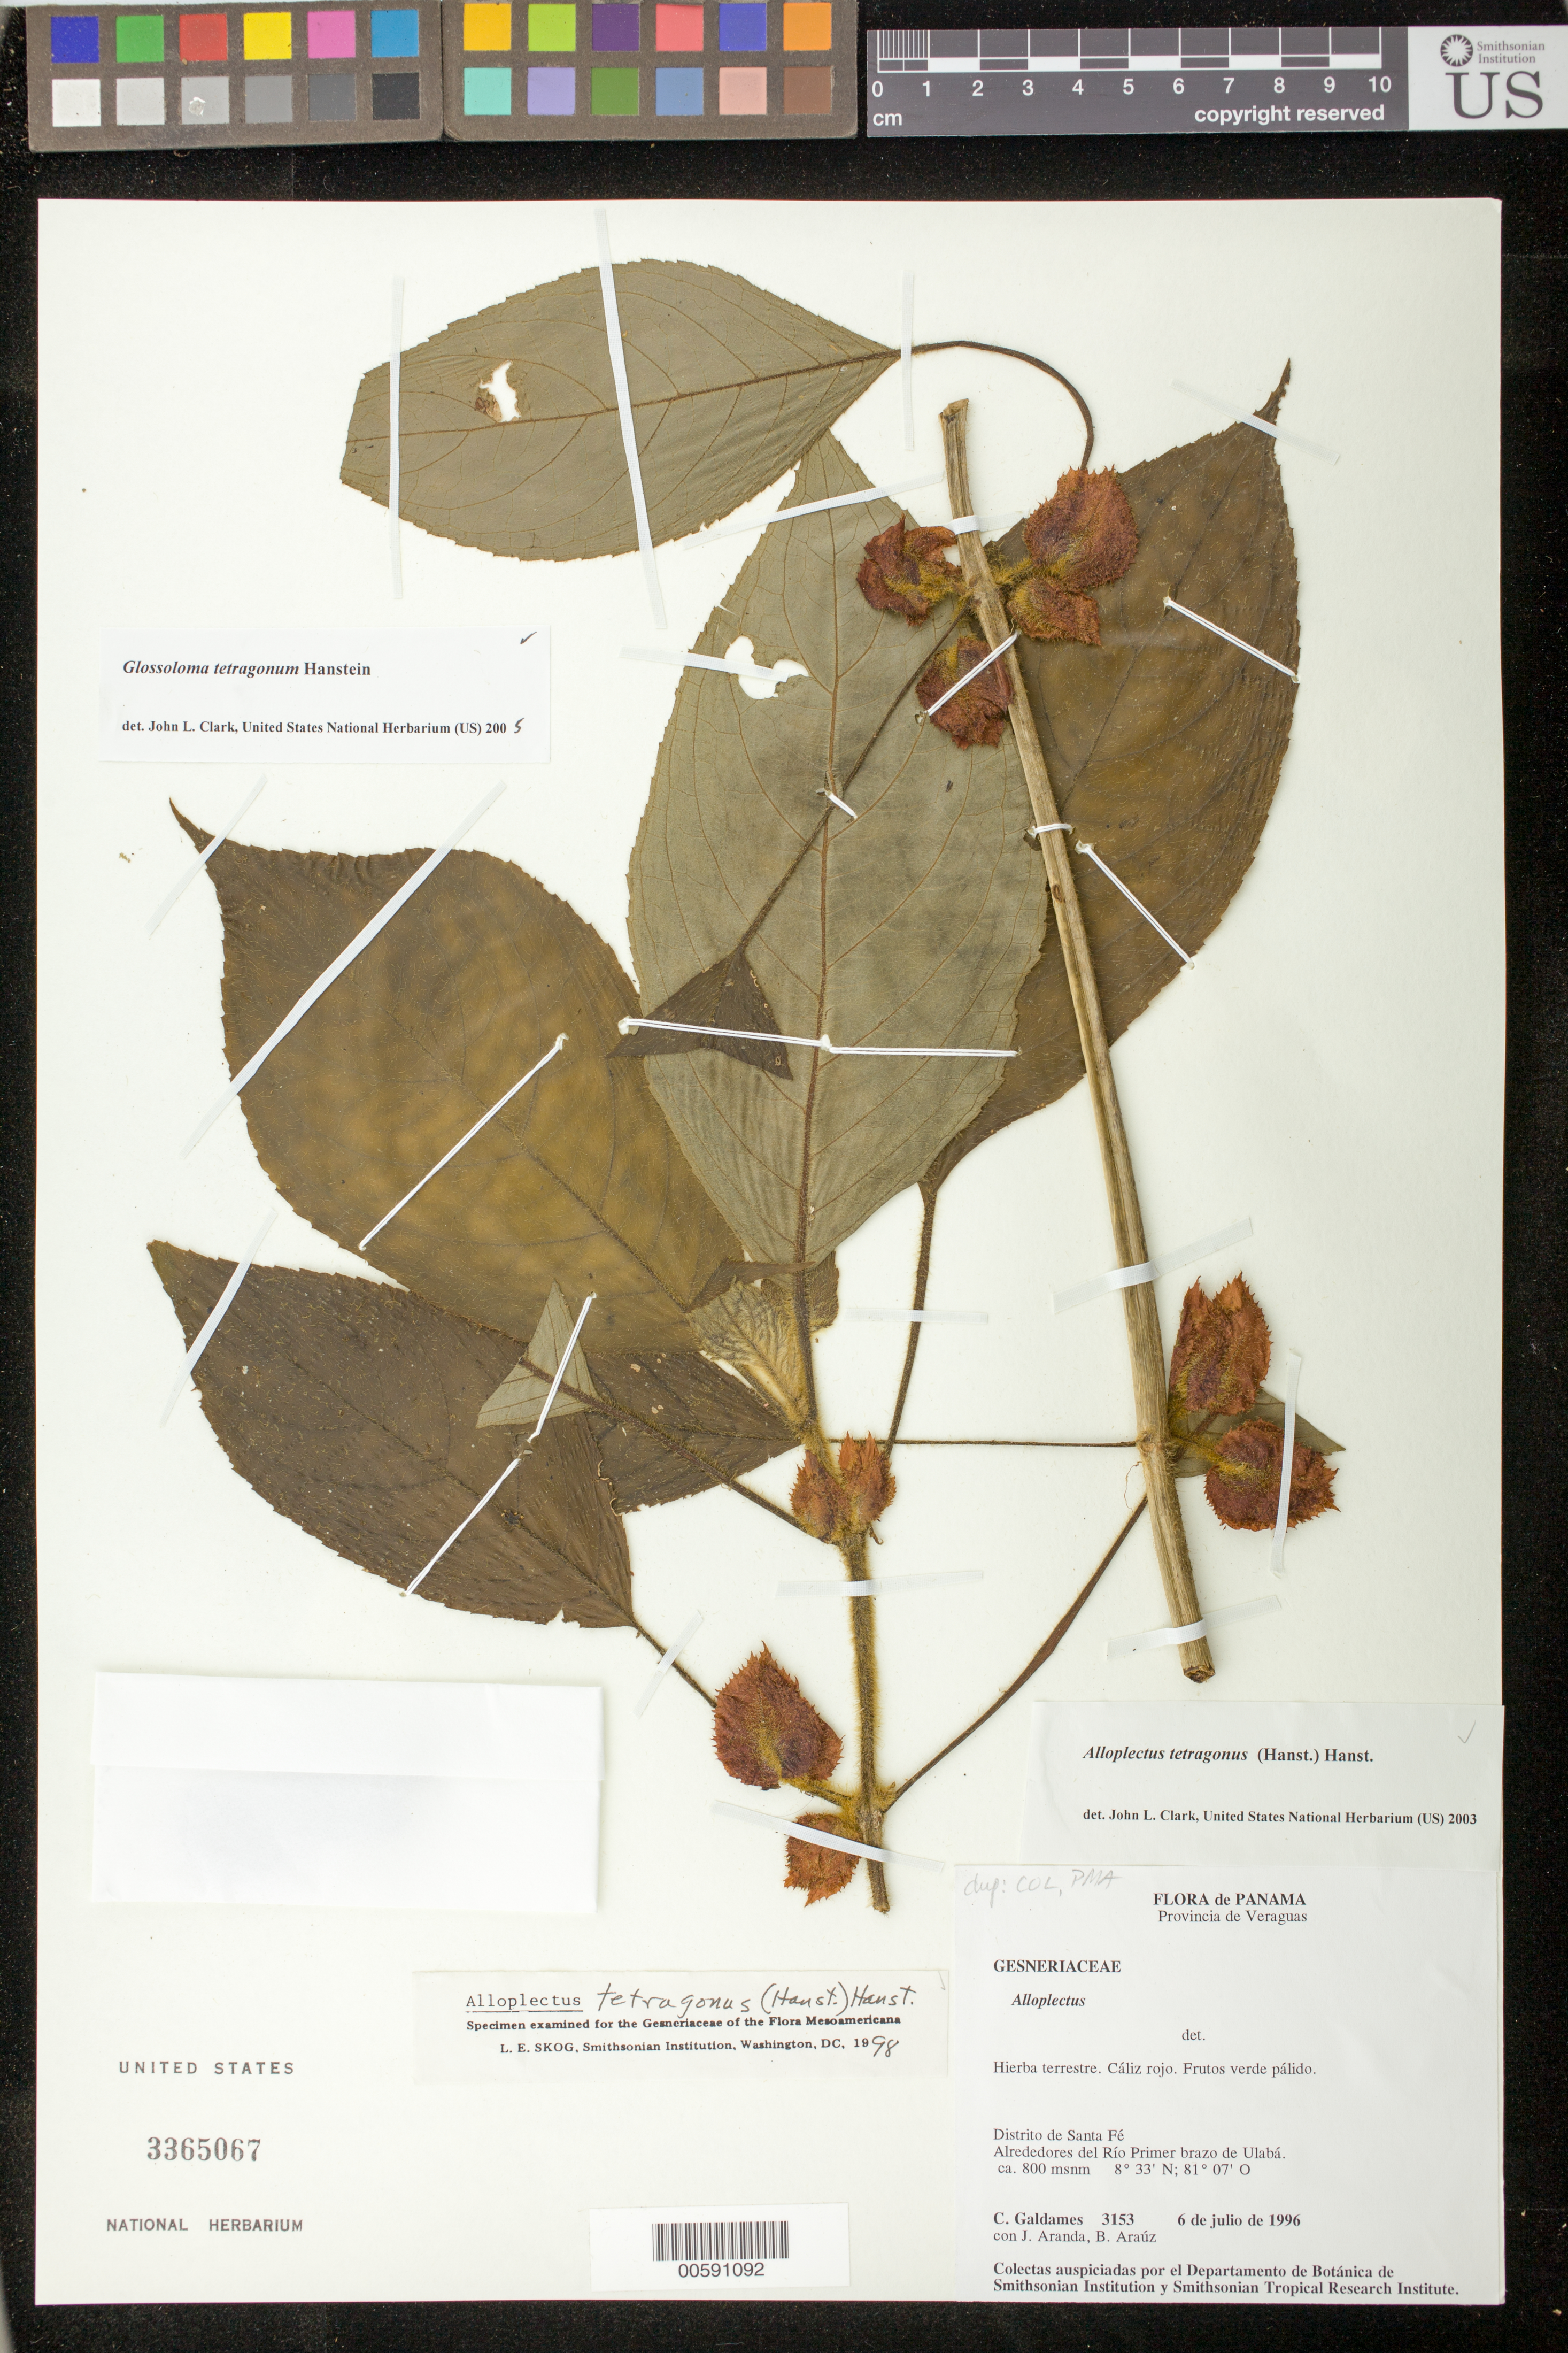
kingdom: Plantae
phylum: Tracheophyta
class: Magnoliopsida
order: Lamiales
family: Gesneriaceae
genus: Glossoloma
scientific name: Glossoloma tetragonum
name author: Hanst.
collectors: C. Galdames, J. Aranda & B. Araúz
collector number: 3153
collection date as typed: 06 Jul 1996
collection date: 1996-07-06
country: Panama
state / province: Veraguas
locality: Distrito de Santa Fé; alrededores del Río Primer brazo de Ulabá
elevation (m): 800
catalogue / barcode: US 3365067